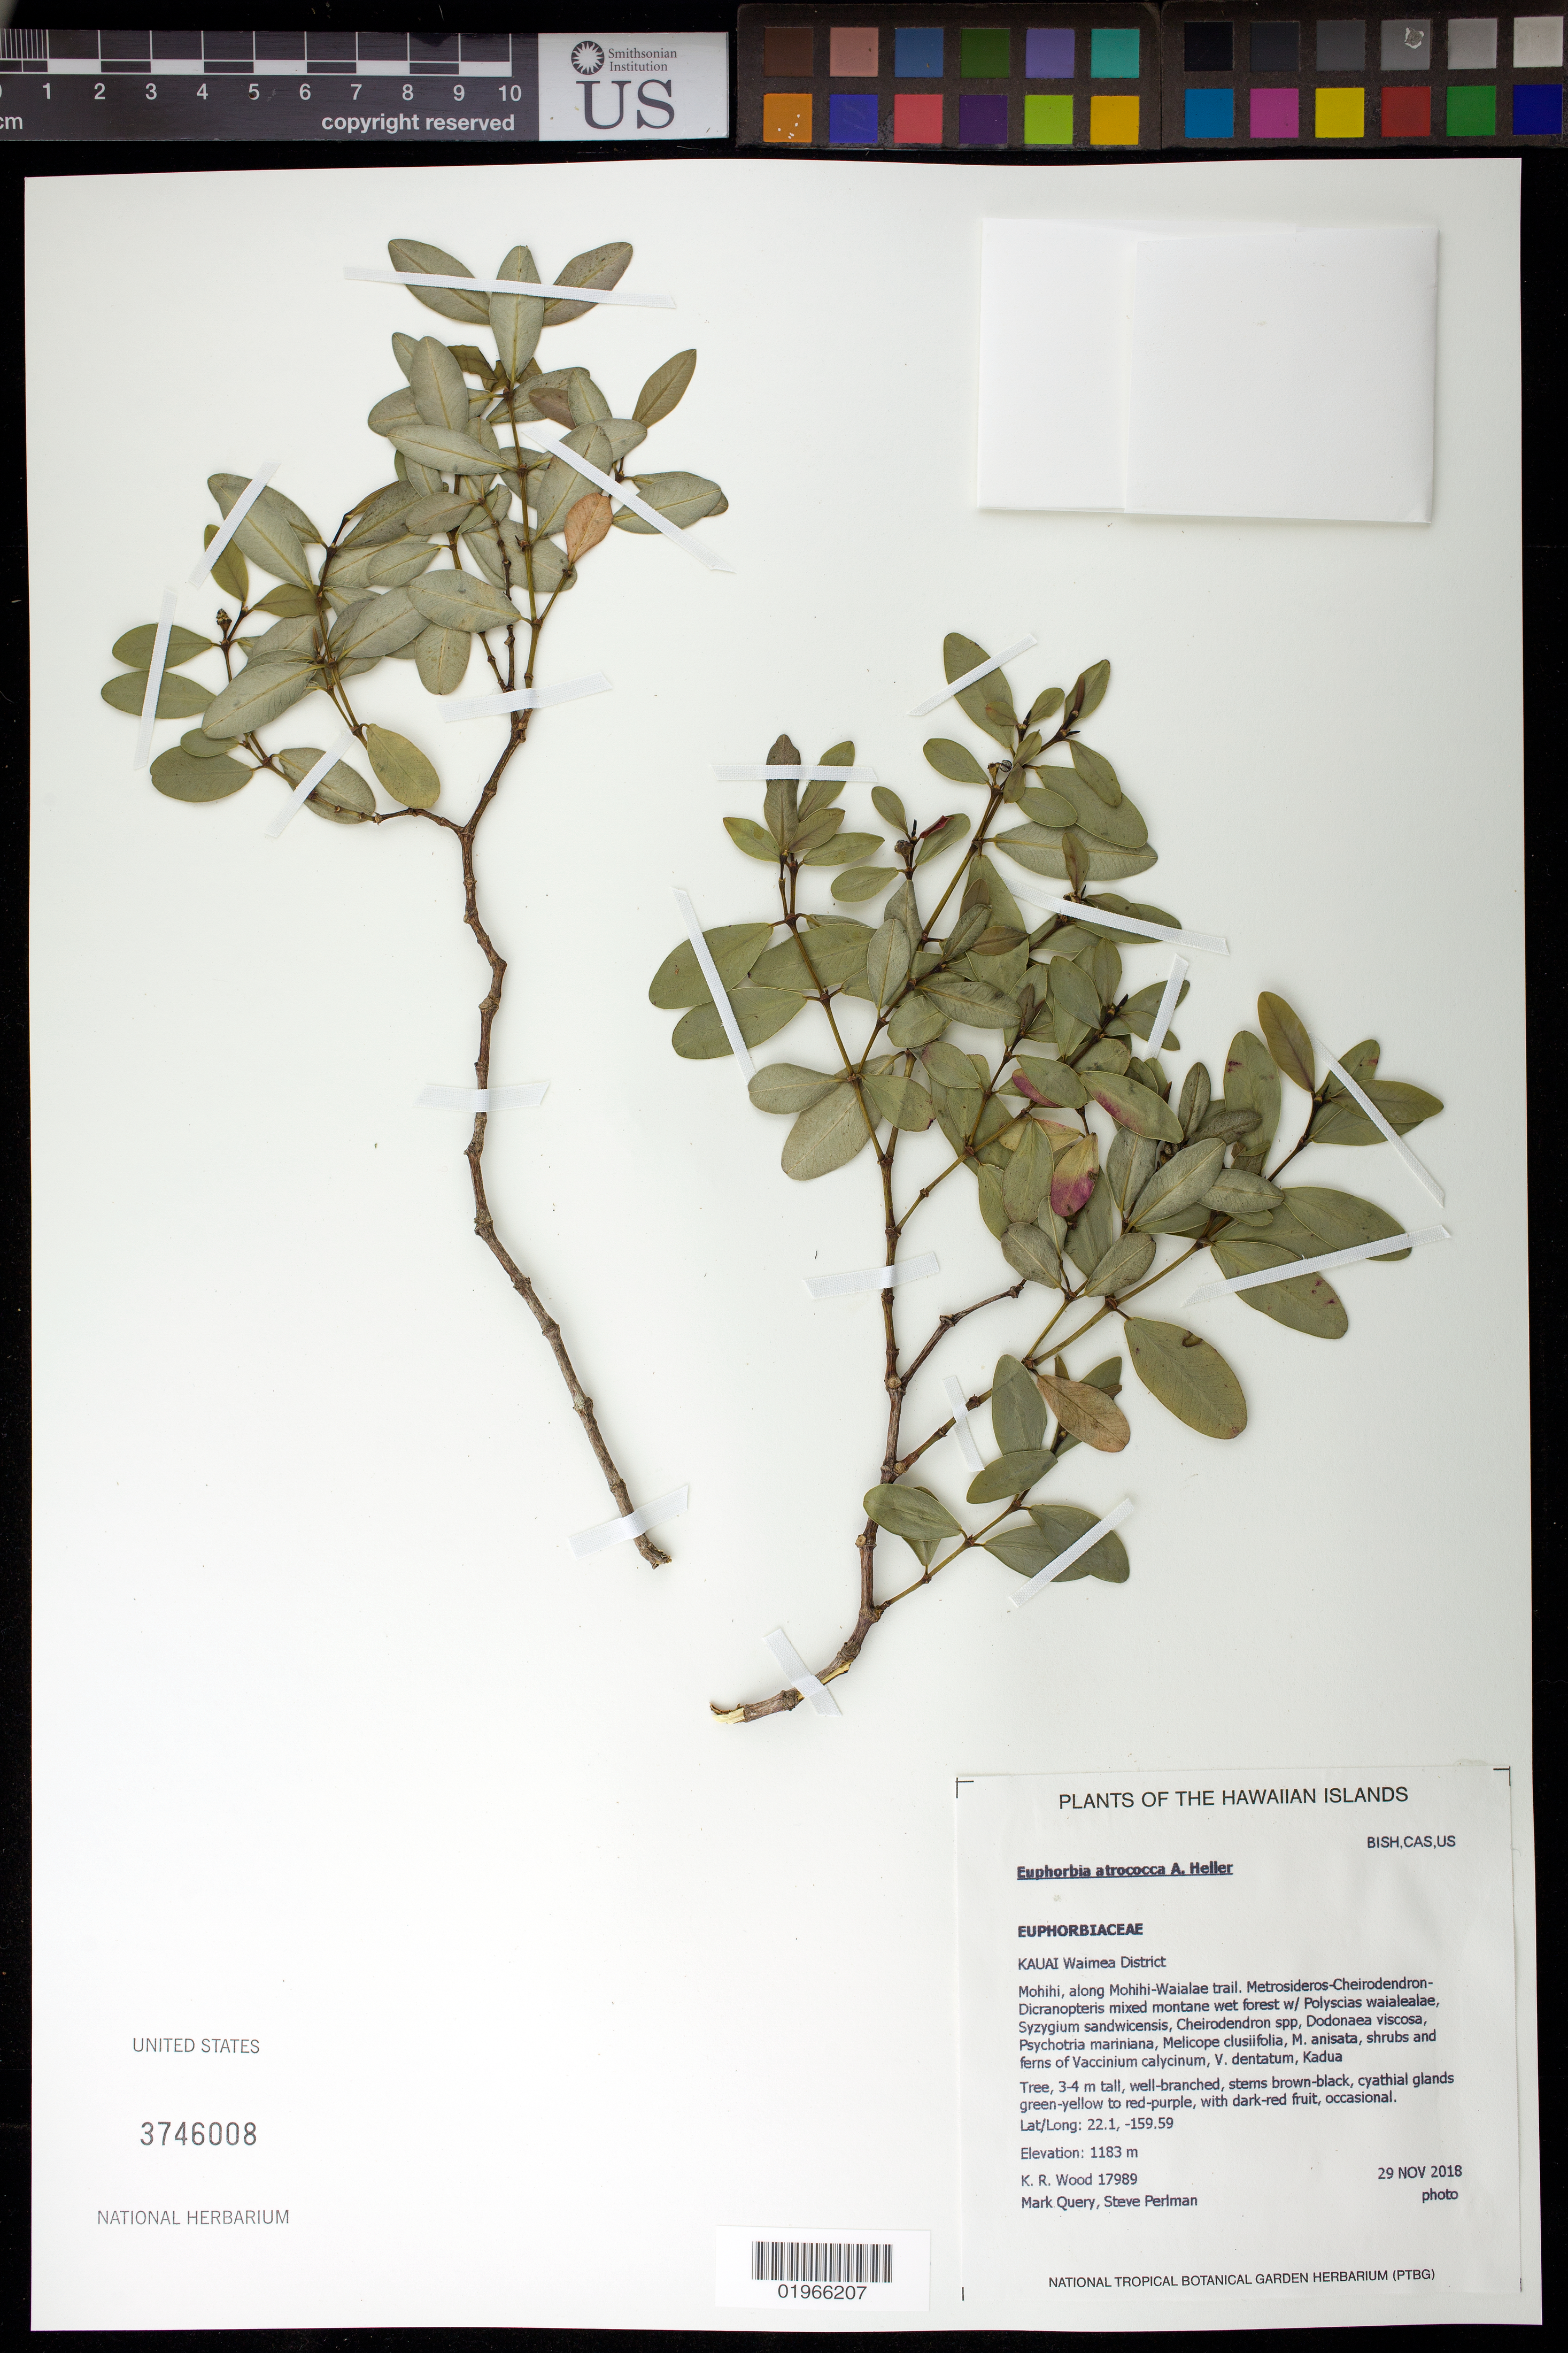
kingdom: Plantae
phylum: Tracheophyta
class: Magnoliopsida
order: Malpighiales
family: Euphorbiaceae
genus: Euphorbia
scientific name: Euphorbia atrococca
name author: A. Heller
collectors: K. R. Wood, M. Query & S. P. Perlman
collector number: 17989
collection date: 2018-11-29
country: United States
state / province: Hawaii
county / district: Kauai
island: Kaua'i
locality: Waimea District, Mohihi, along Mohihi-Waialae trail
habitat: Mixed montane wet forest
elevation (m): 1183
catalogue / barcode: US 3746008